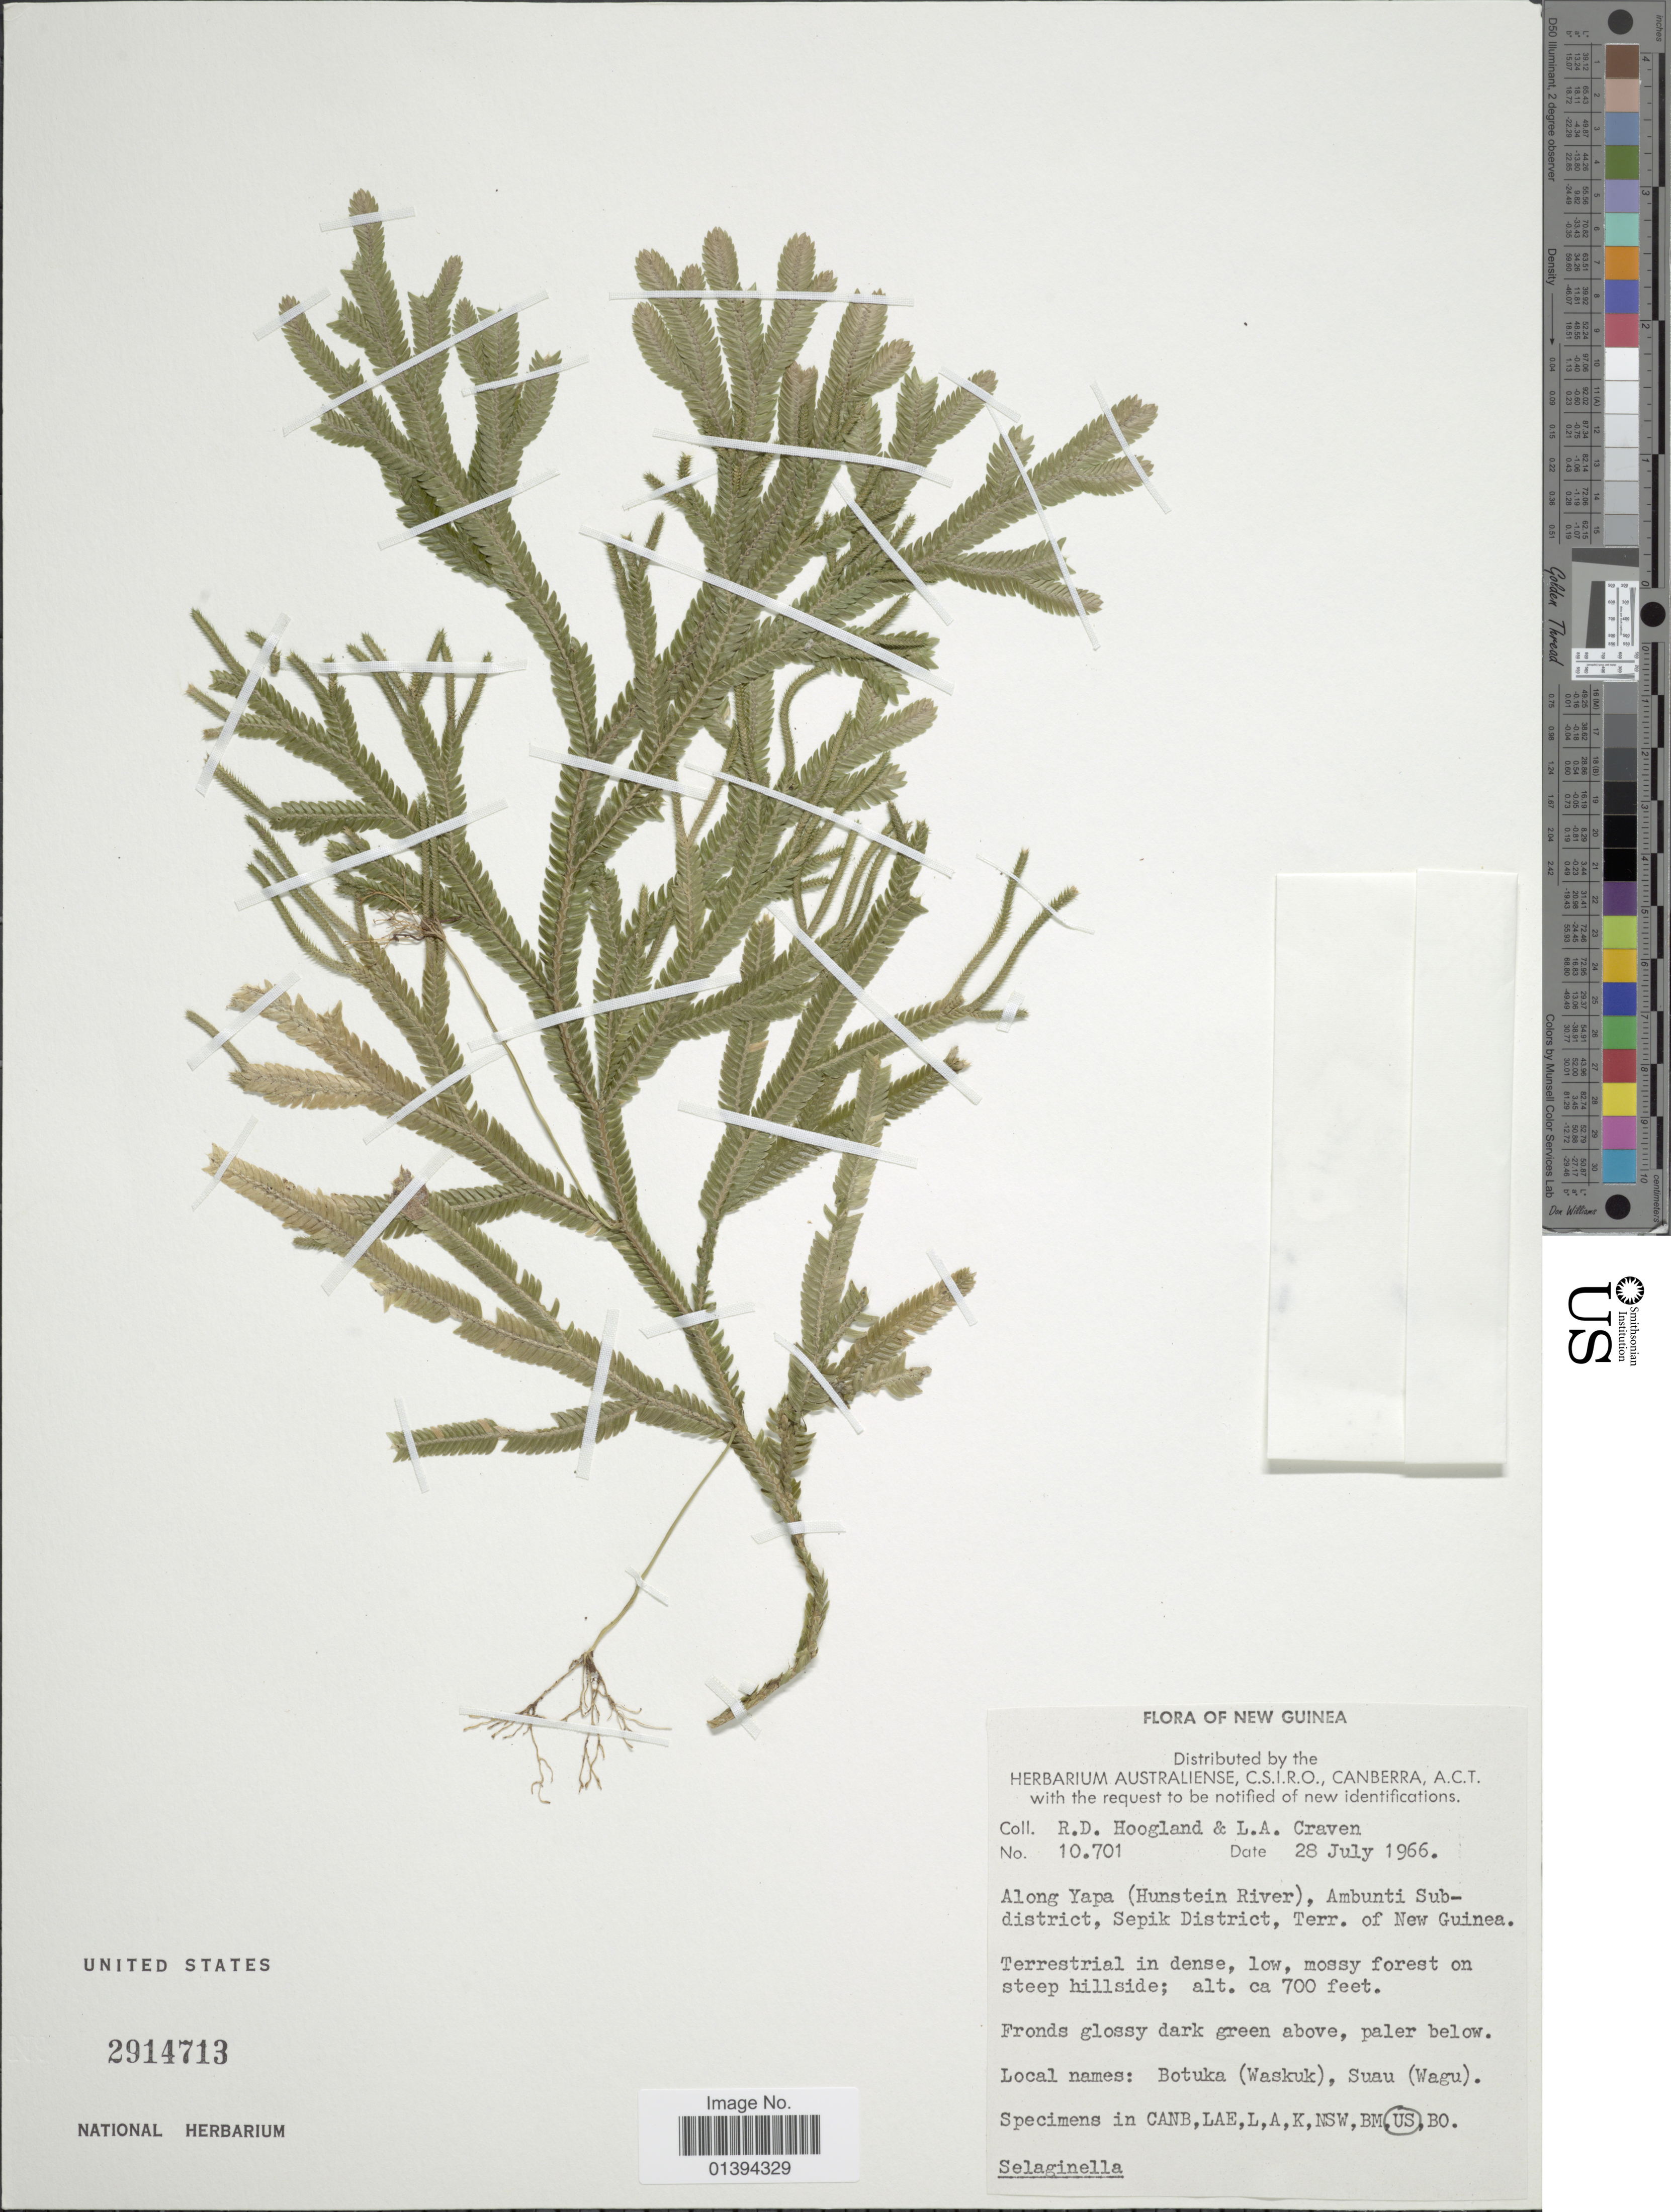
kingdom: Plantae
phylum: Tracheophyta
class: Lycopodiopsida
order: Selaginellales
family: Selaginellaceae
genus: Selaginella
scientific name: Selaginella sp.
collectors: R. D. Hoogland & L. A. Craven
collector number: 10701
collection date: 1966-07-28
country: Papua New Guinea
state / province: East Sepik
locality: Along Yapa(Hunstein River), Ambunti Subdistrict, Sepik District, Terr. of New Guinea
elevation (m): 213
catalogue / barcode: US 2914713